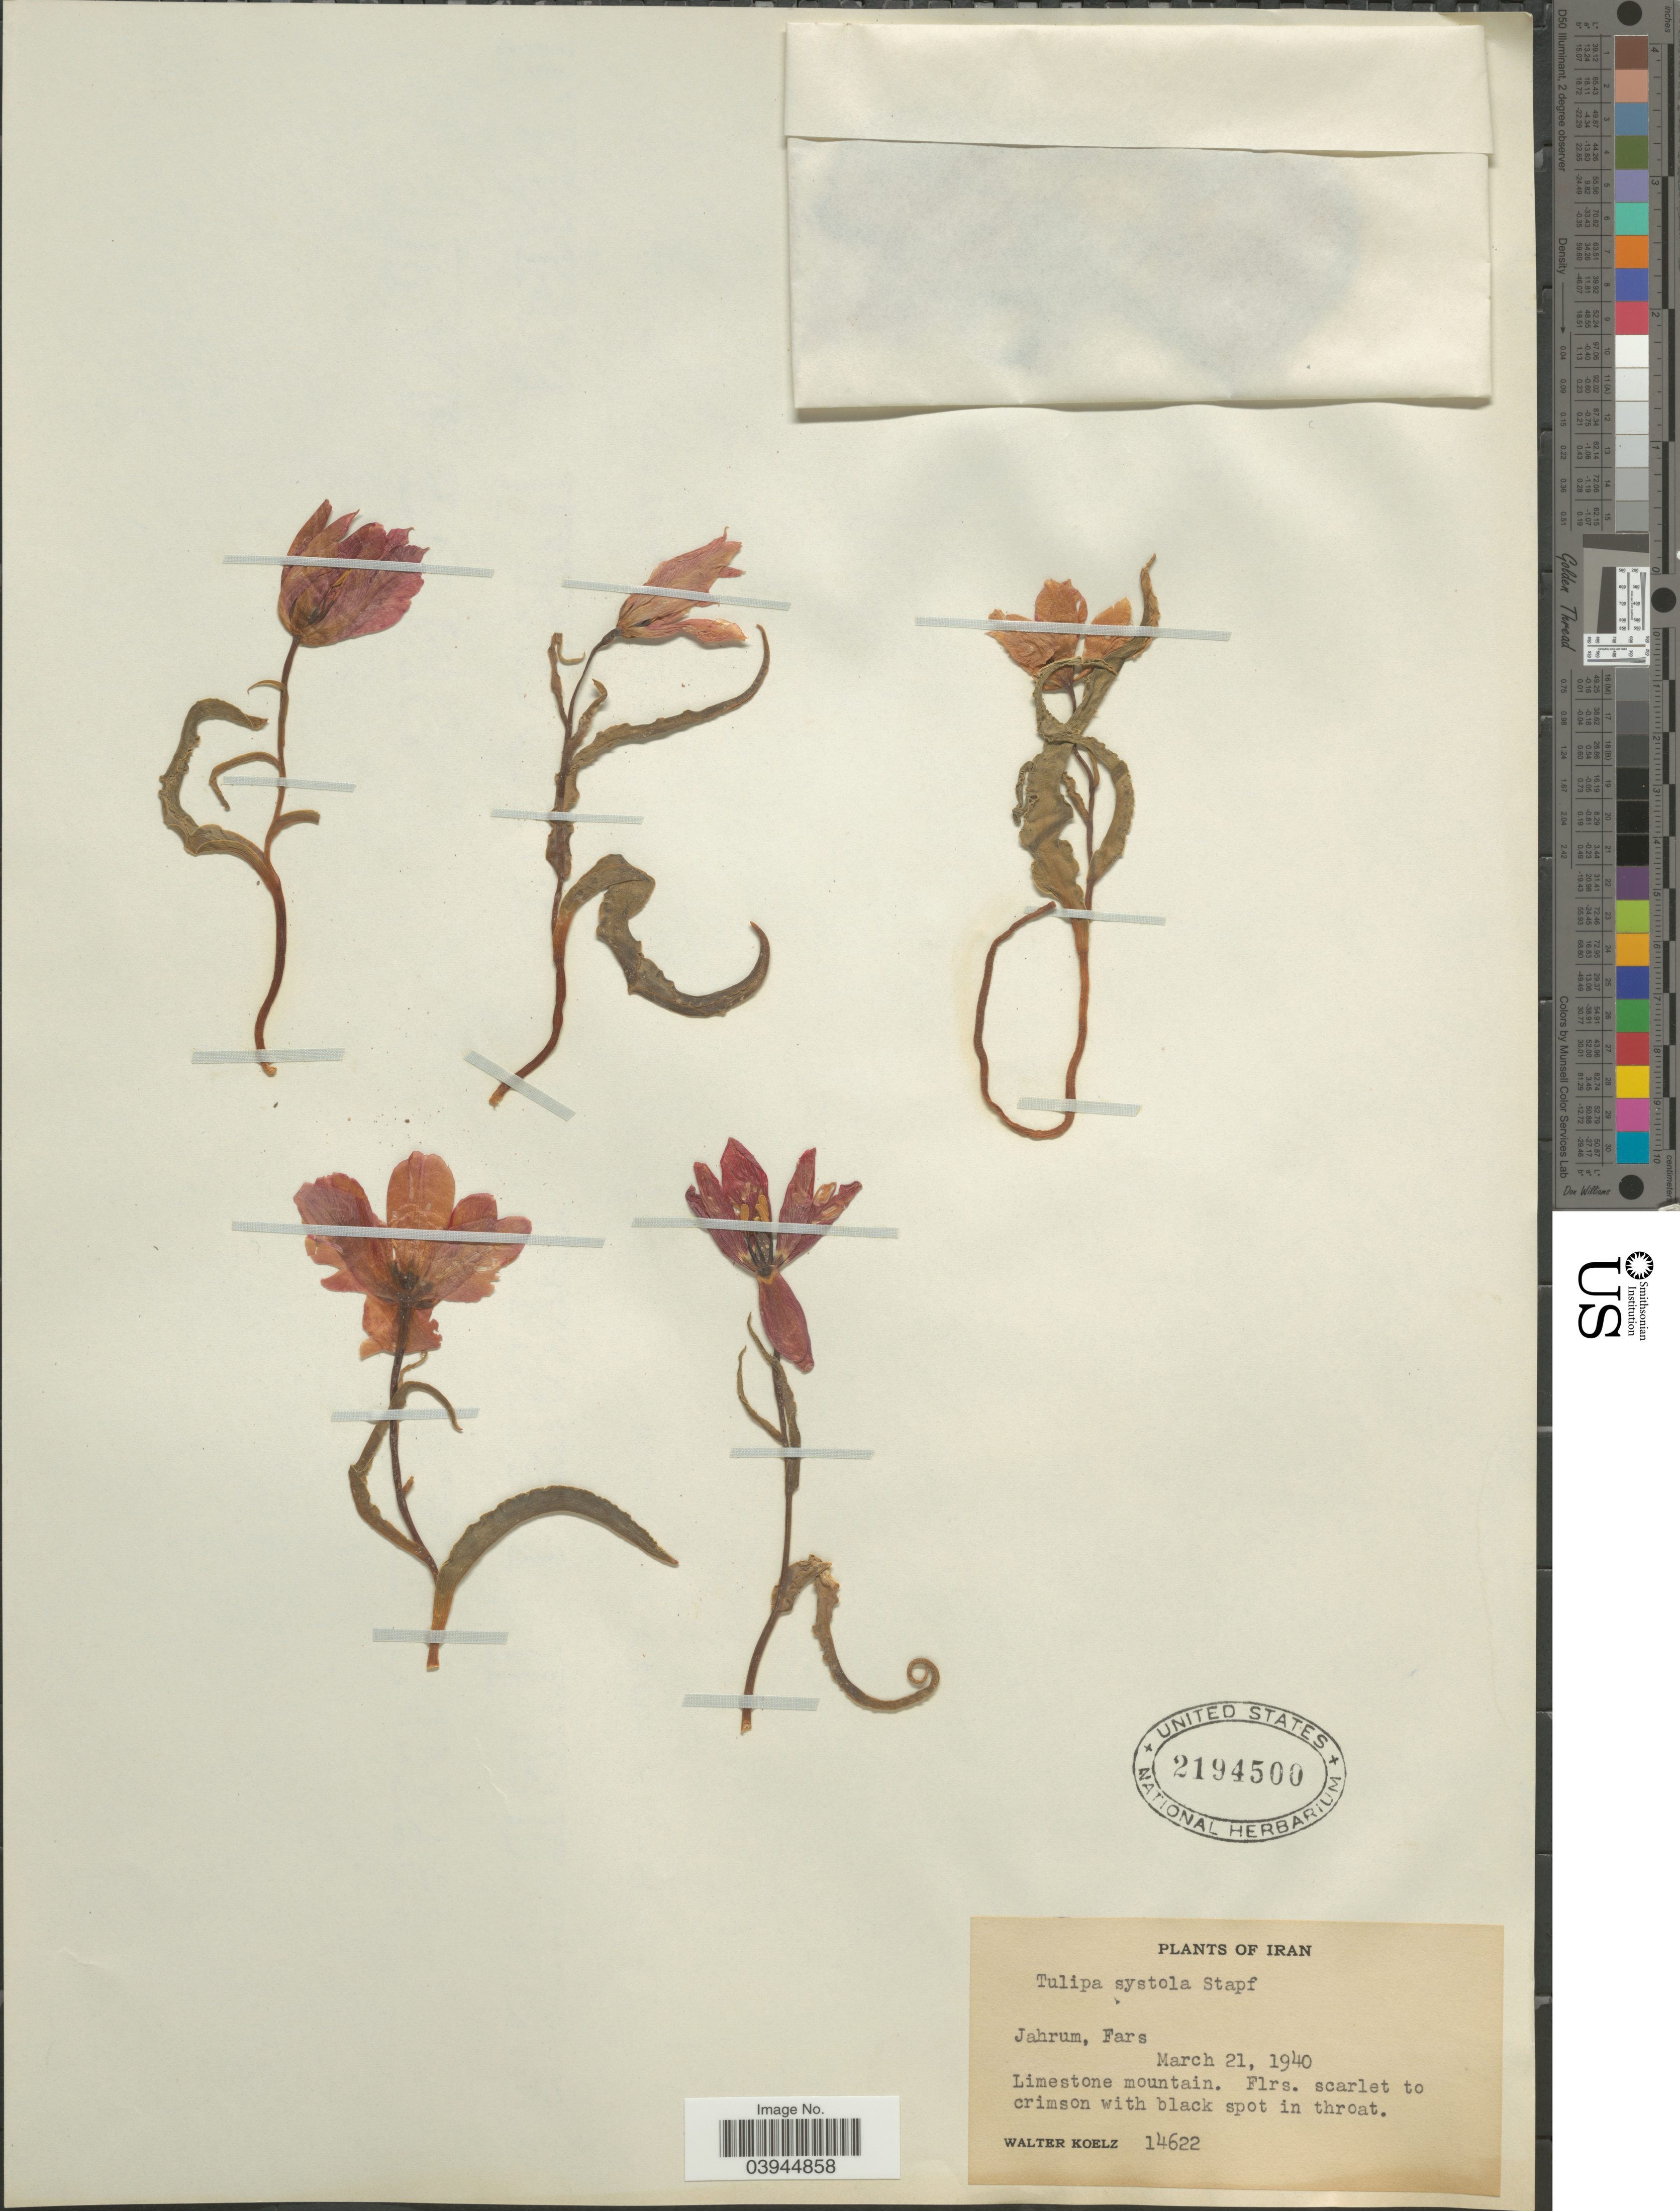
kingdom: Plantae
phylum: Tracheophyta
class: Liliopsida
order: Liliales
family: Liliaceae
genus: Tulipa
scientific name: Tulipa systola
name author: Stapf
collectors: W. N. Koelz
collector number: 14622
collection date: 1940-03-21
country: Iran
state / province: Fars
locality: Jahrum. Limestone mountain.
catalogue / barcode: US 2194500